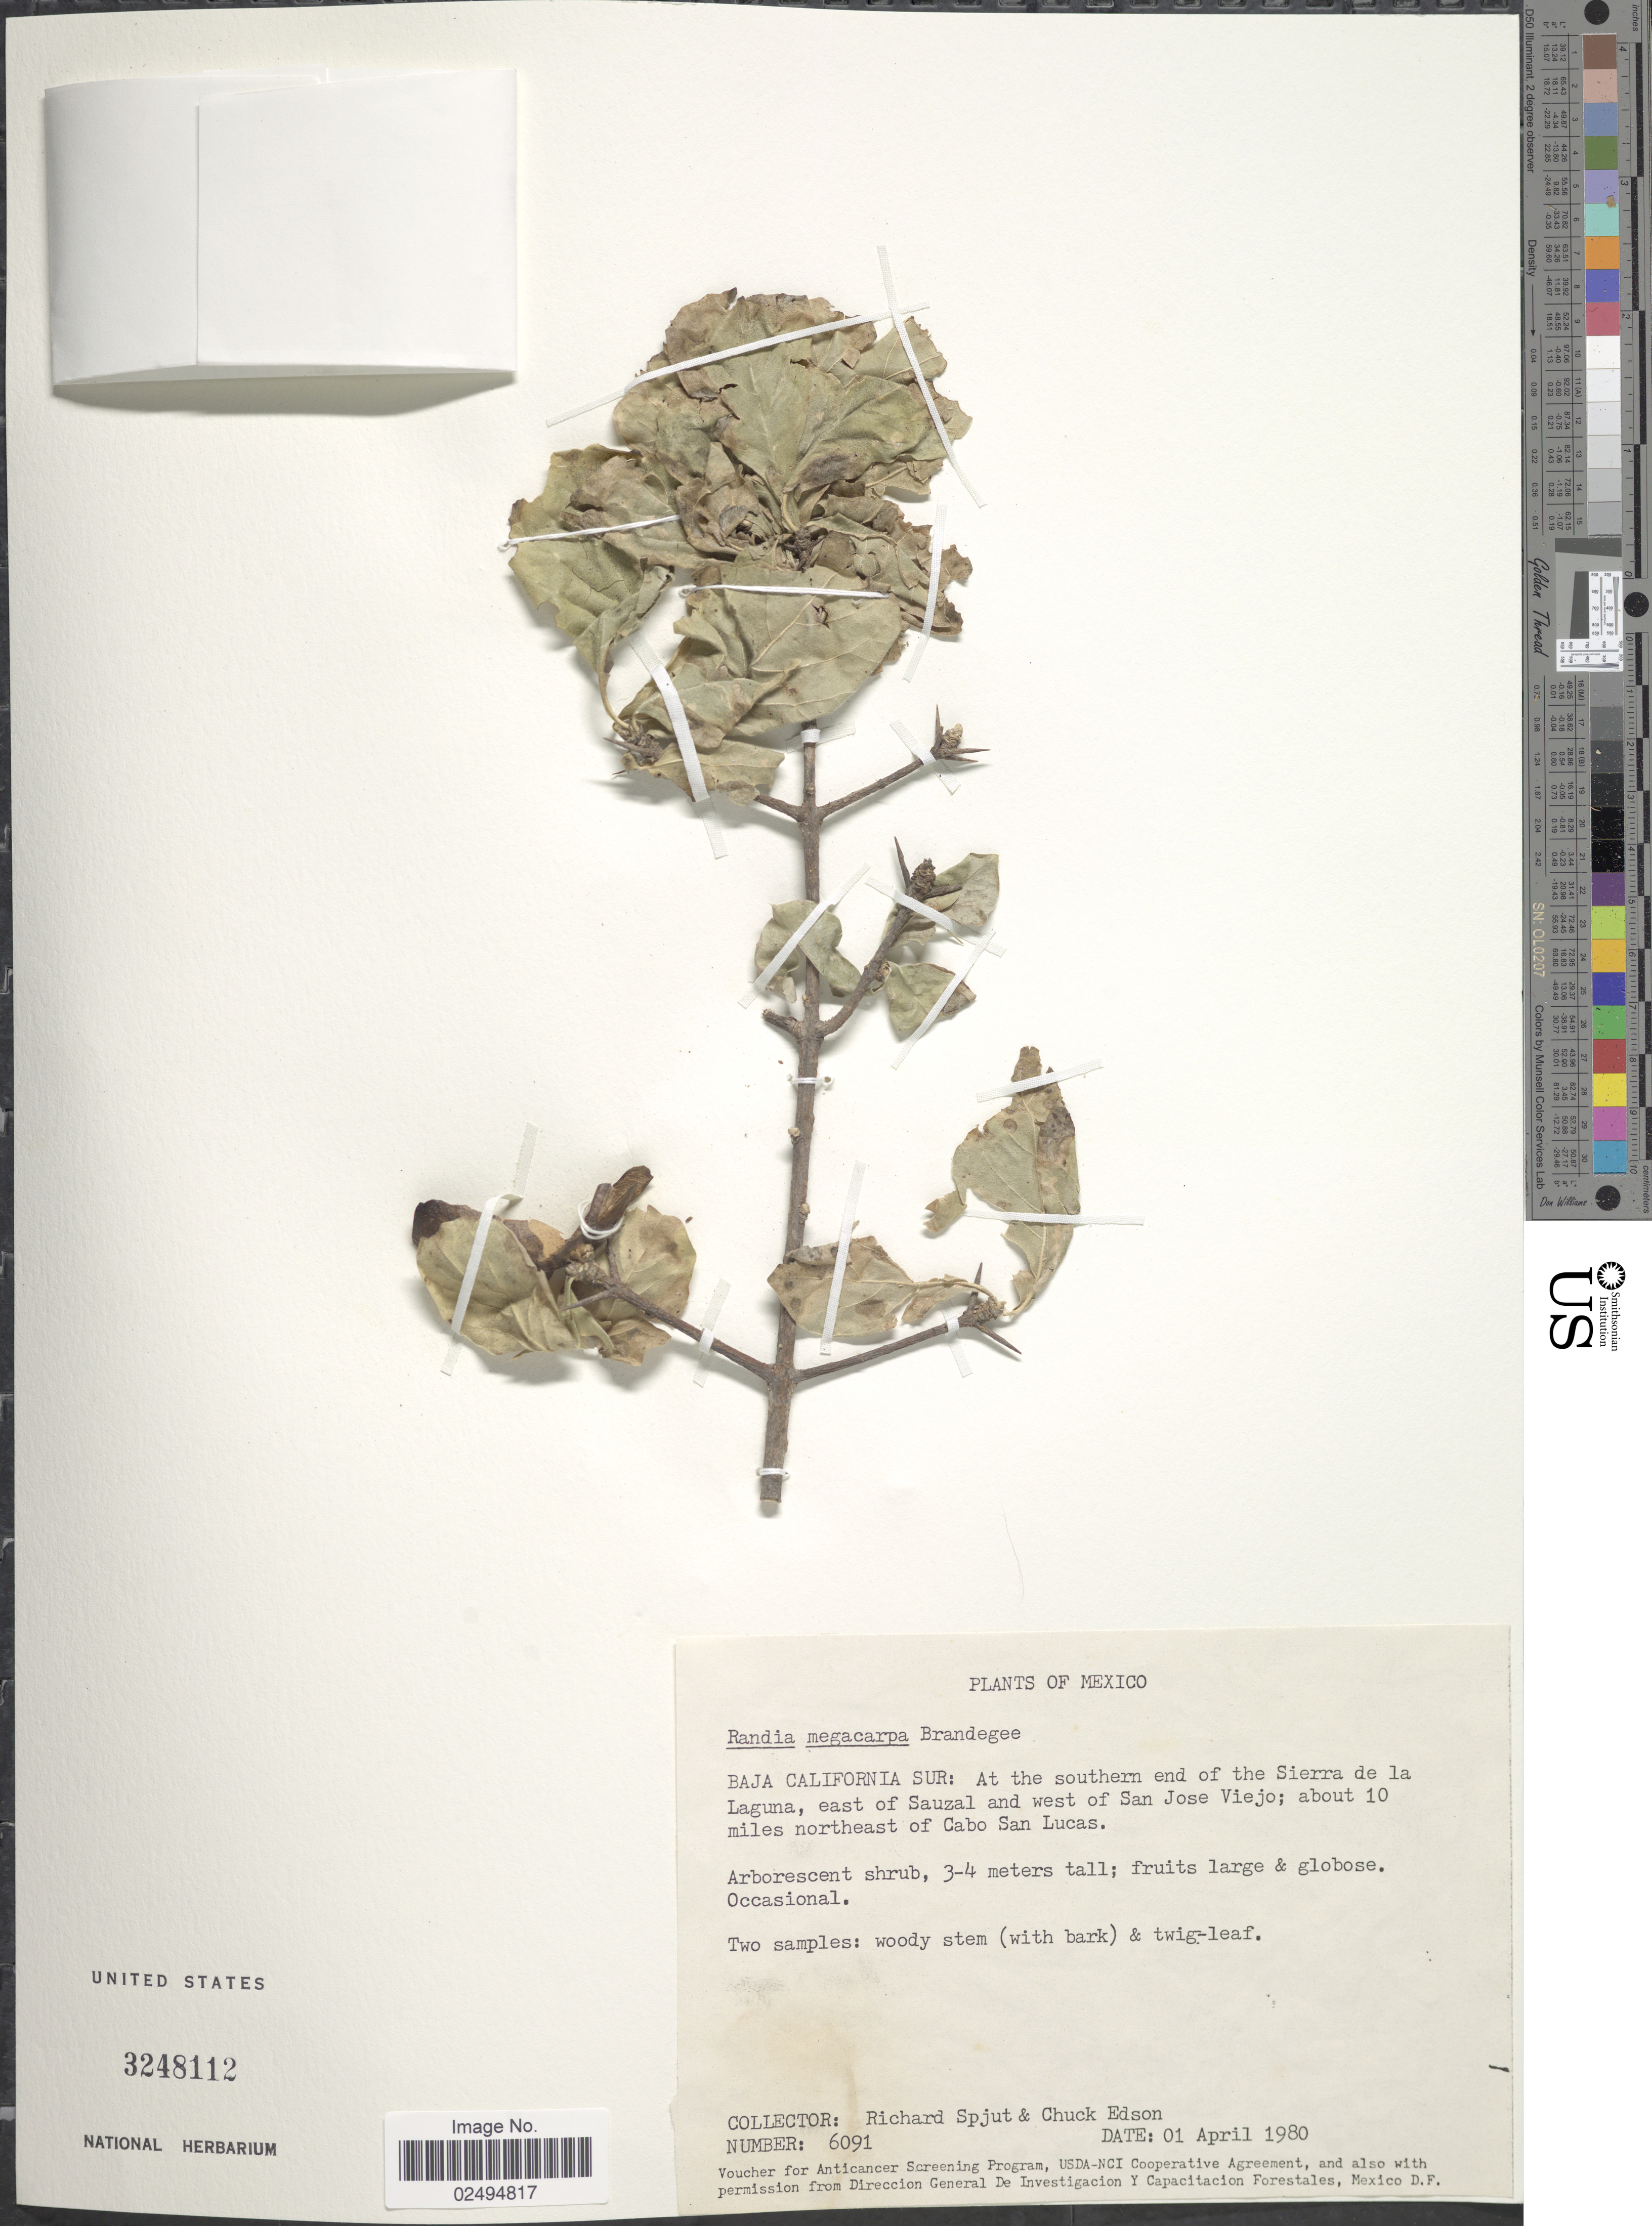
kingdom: Plantae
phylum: Tracheophyta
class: Magnoliopsida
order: Gentianales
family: Rubiaceae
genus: Randia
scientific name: Randia megacarpa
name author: Brandegee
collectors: R. Spjut & C. Edson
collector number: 6091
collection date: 1980-04-01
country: Mexico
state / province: Baja California Sur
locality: At the southern end of the Sierra de la Laguna, east of Sauzal and west of San Jose Viejo; about 10 miles northeast of Cabo San Lucas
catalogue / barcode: US 3248112